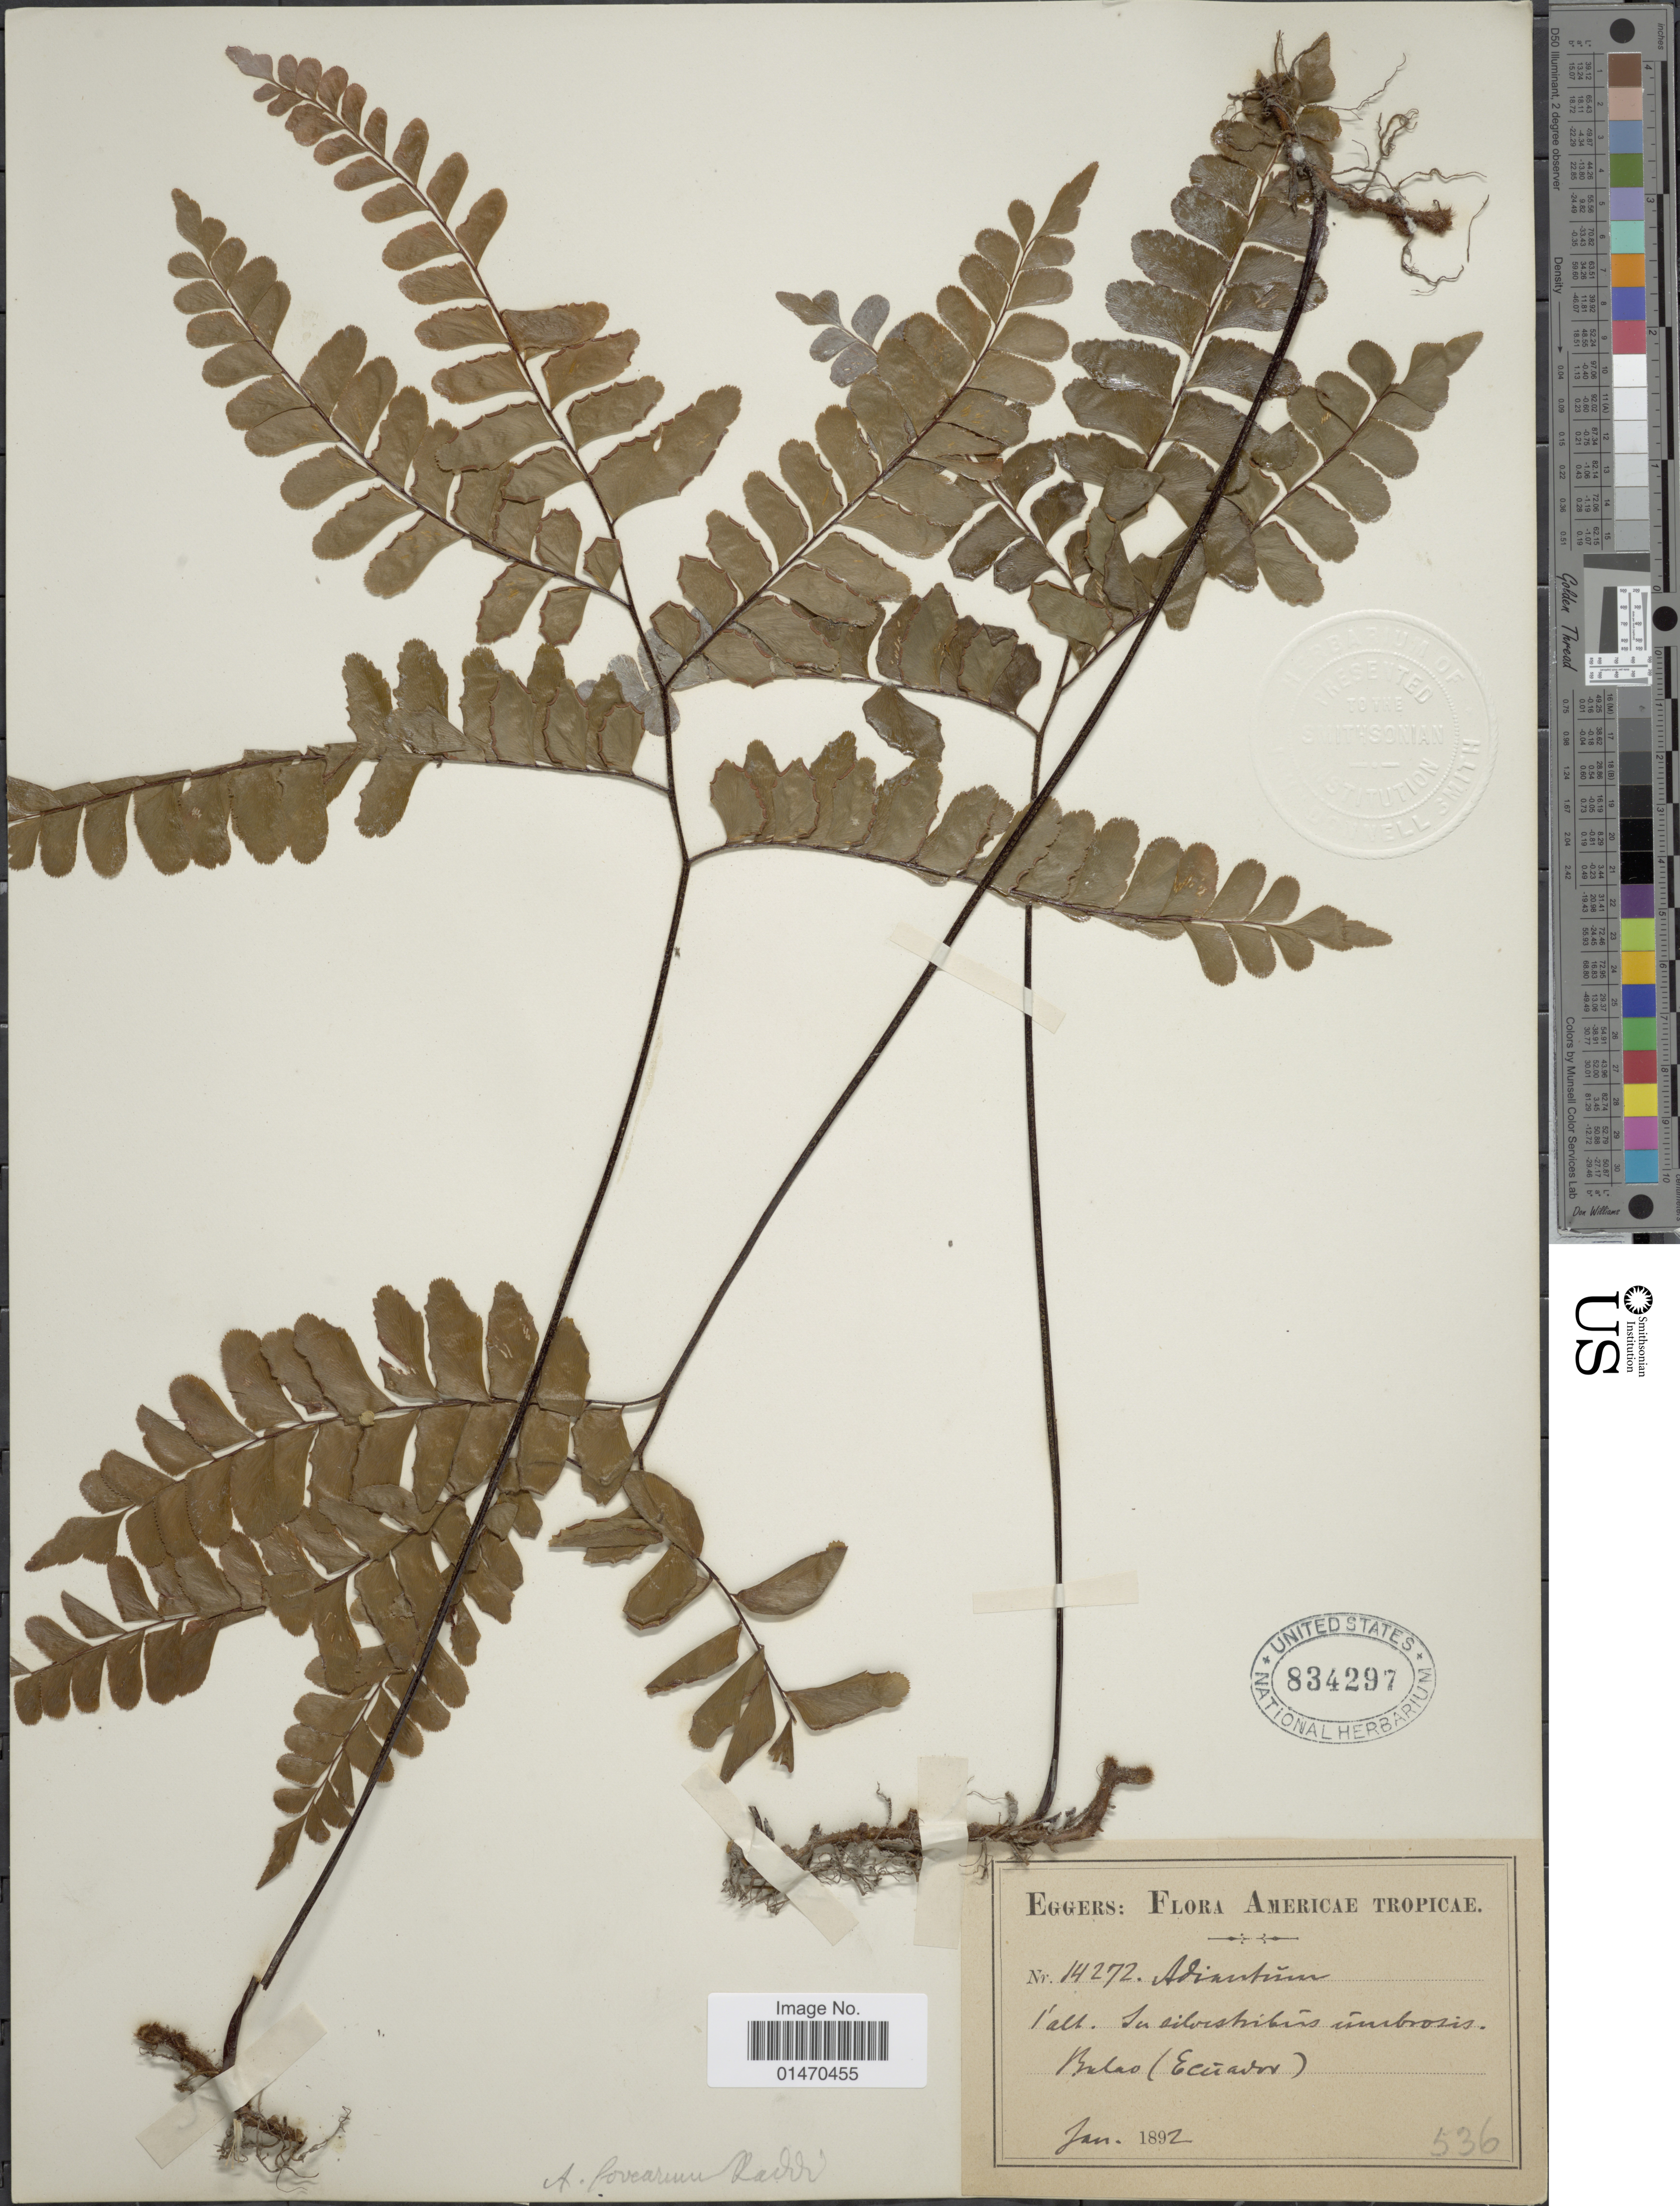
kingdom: Plantae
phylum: Tracheophyta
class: Polypodiopsida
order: Polypodiales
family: Pteridaceae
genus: Adiantum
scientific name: Adiantum latifolium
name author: Lam.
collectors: -. Eggers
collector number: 14272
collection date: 1892-01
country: Ecuador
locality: Americae Tropicae, in silvistribus umbrosis, Balao (Ecuador)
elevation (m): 0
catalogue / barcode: US 834297